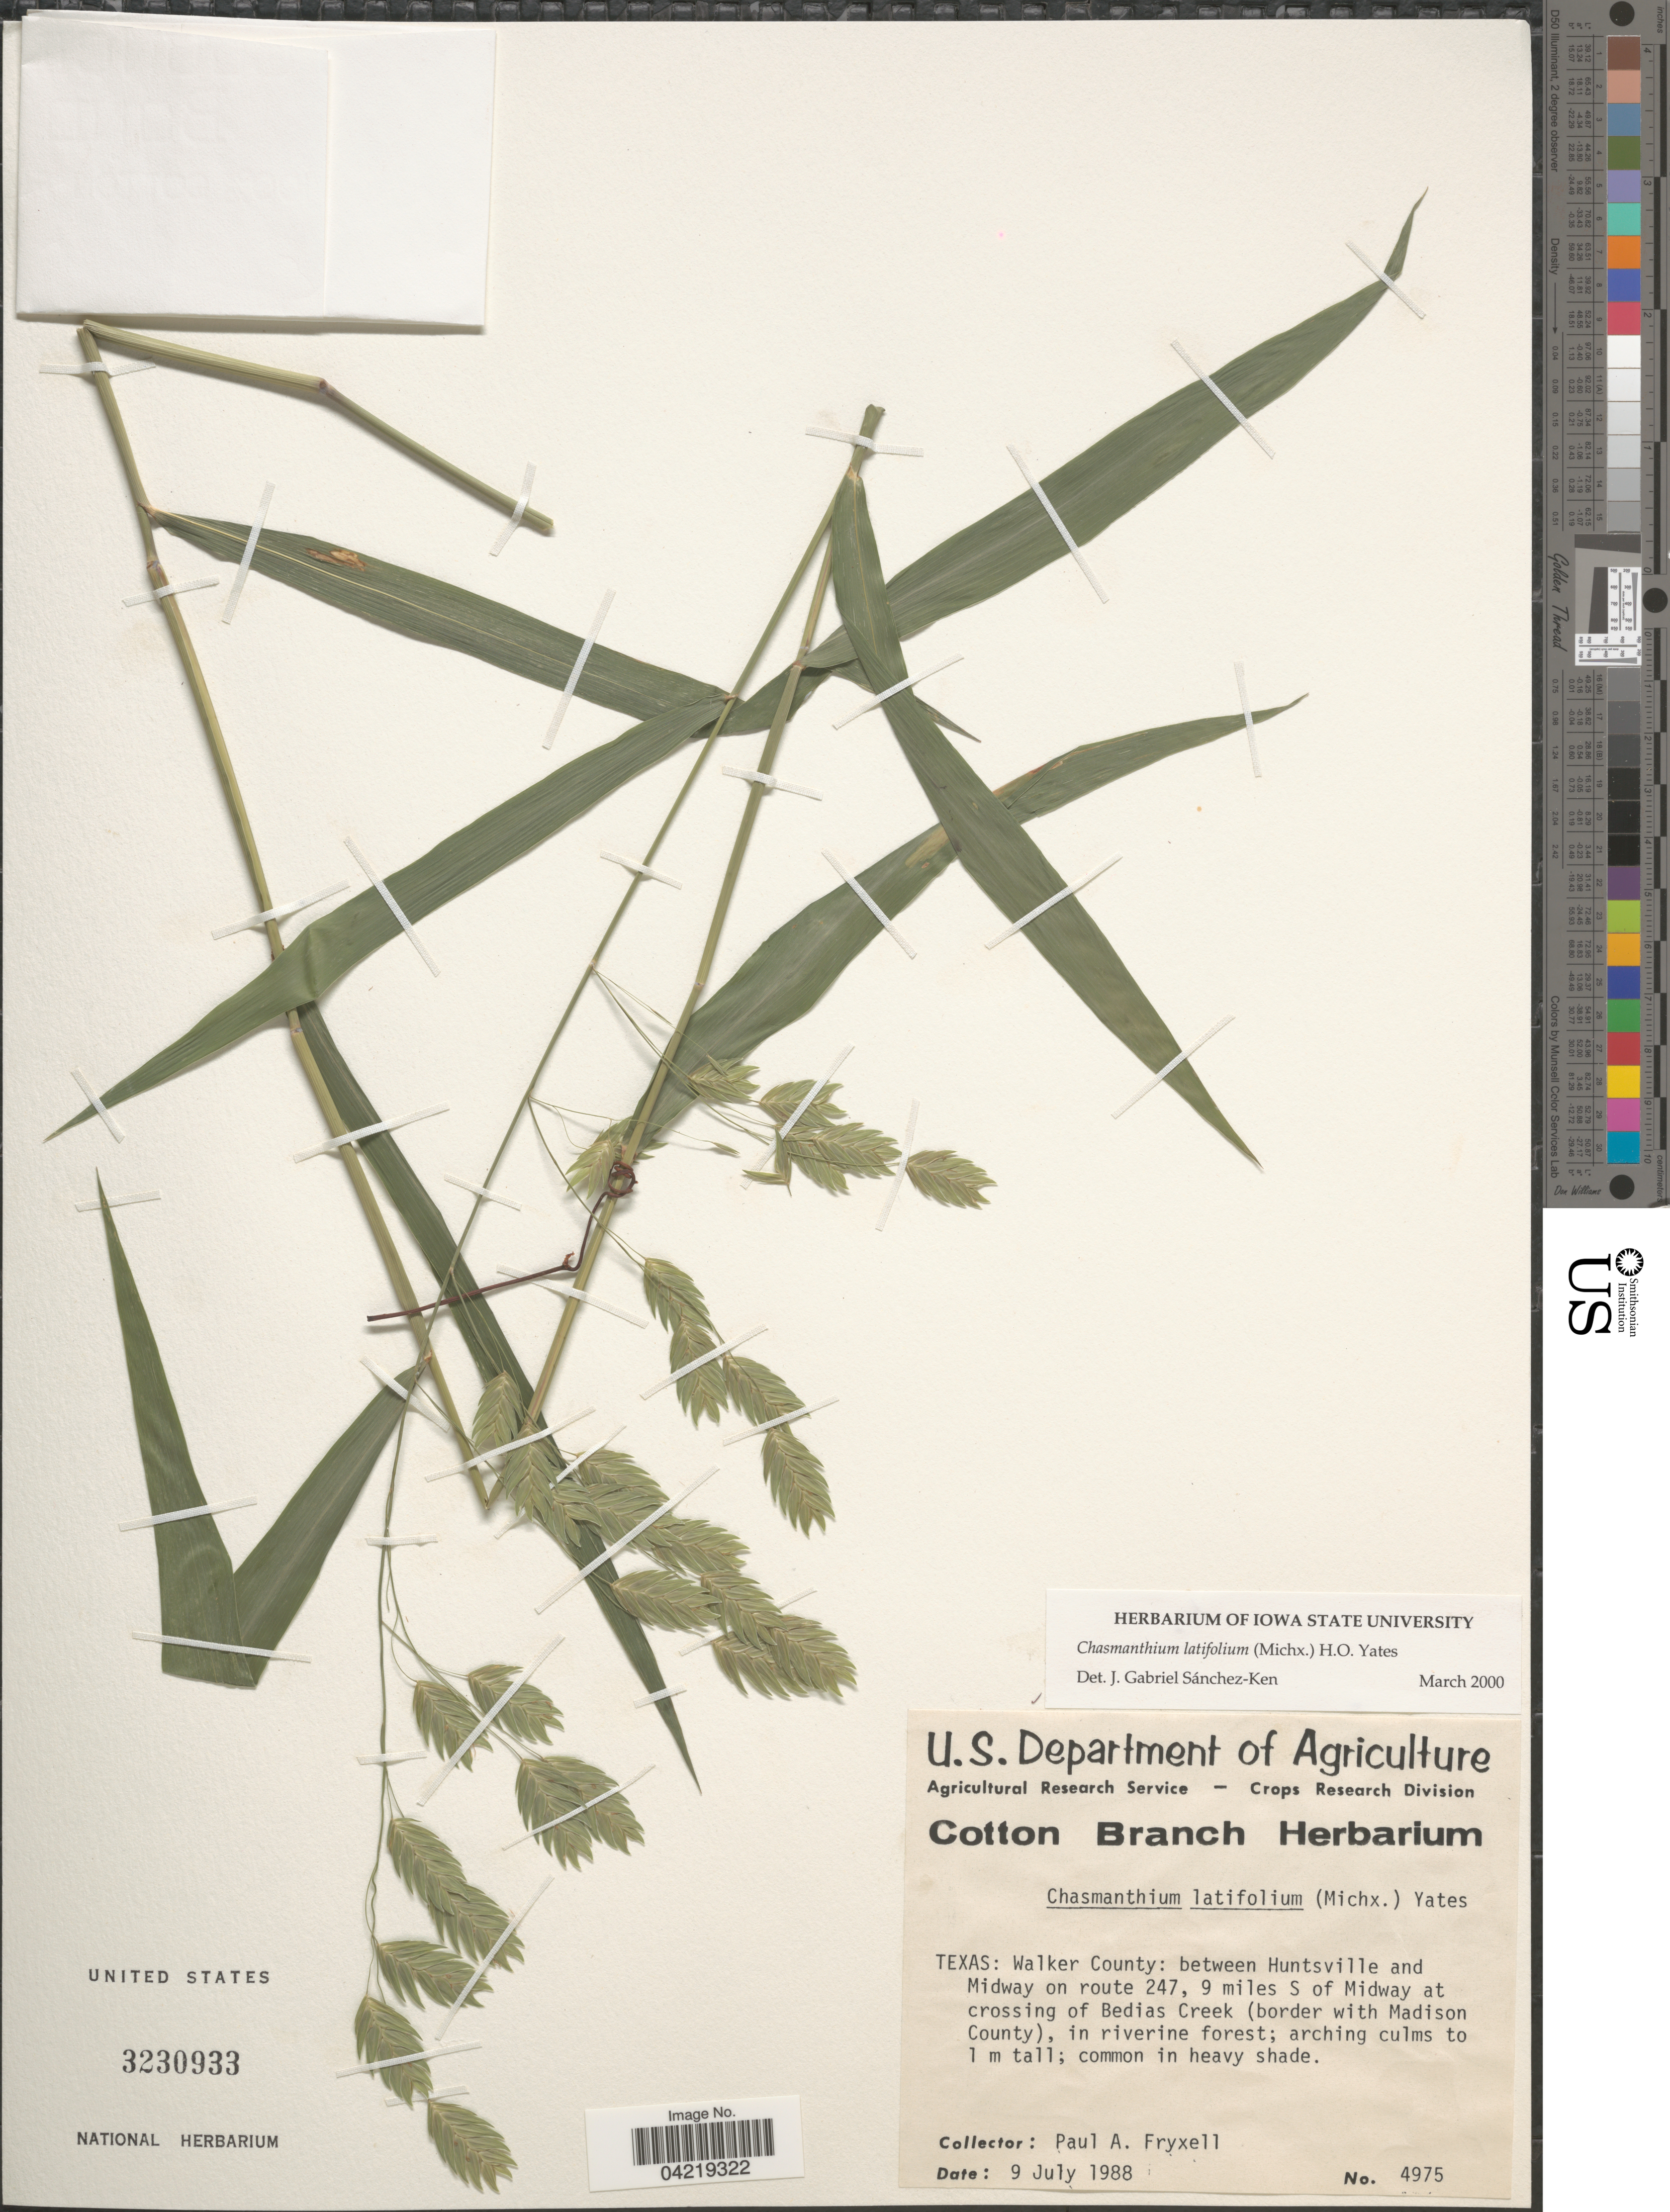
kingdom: Plantae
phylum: Tracheophyta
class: Liliopsida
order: Poales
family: Poaceae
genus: Chasmanthium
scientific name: Chasmanthium latifolium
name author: (Michx.) H.O. Yates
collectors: P. A. Fryxell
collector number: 4975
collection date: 1988-07-09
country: United States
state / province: Texas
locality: Walker County: between Huntsville and Midway on route 247, 9 miles S of Midway at crossing of Bedias Creek (border with Madison County).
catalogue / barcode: US 3230933